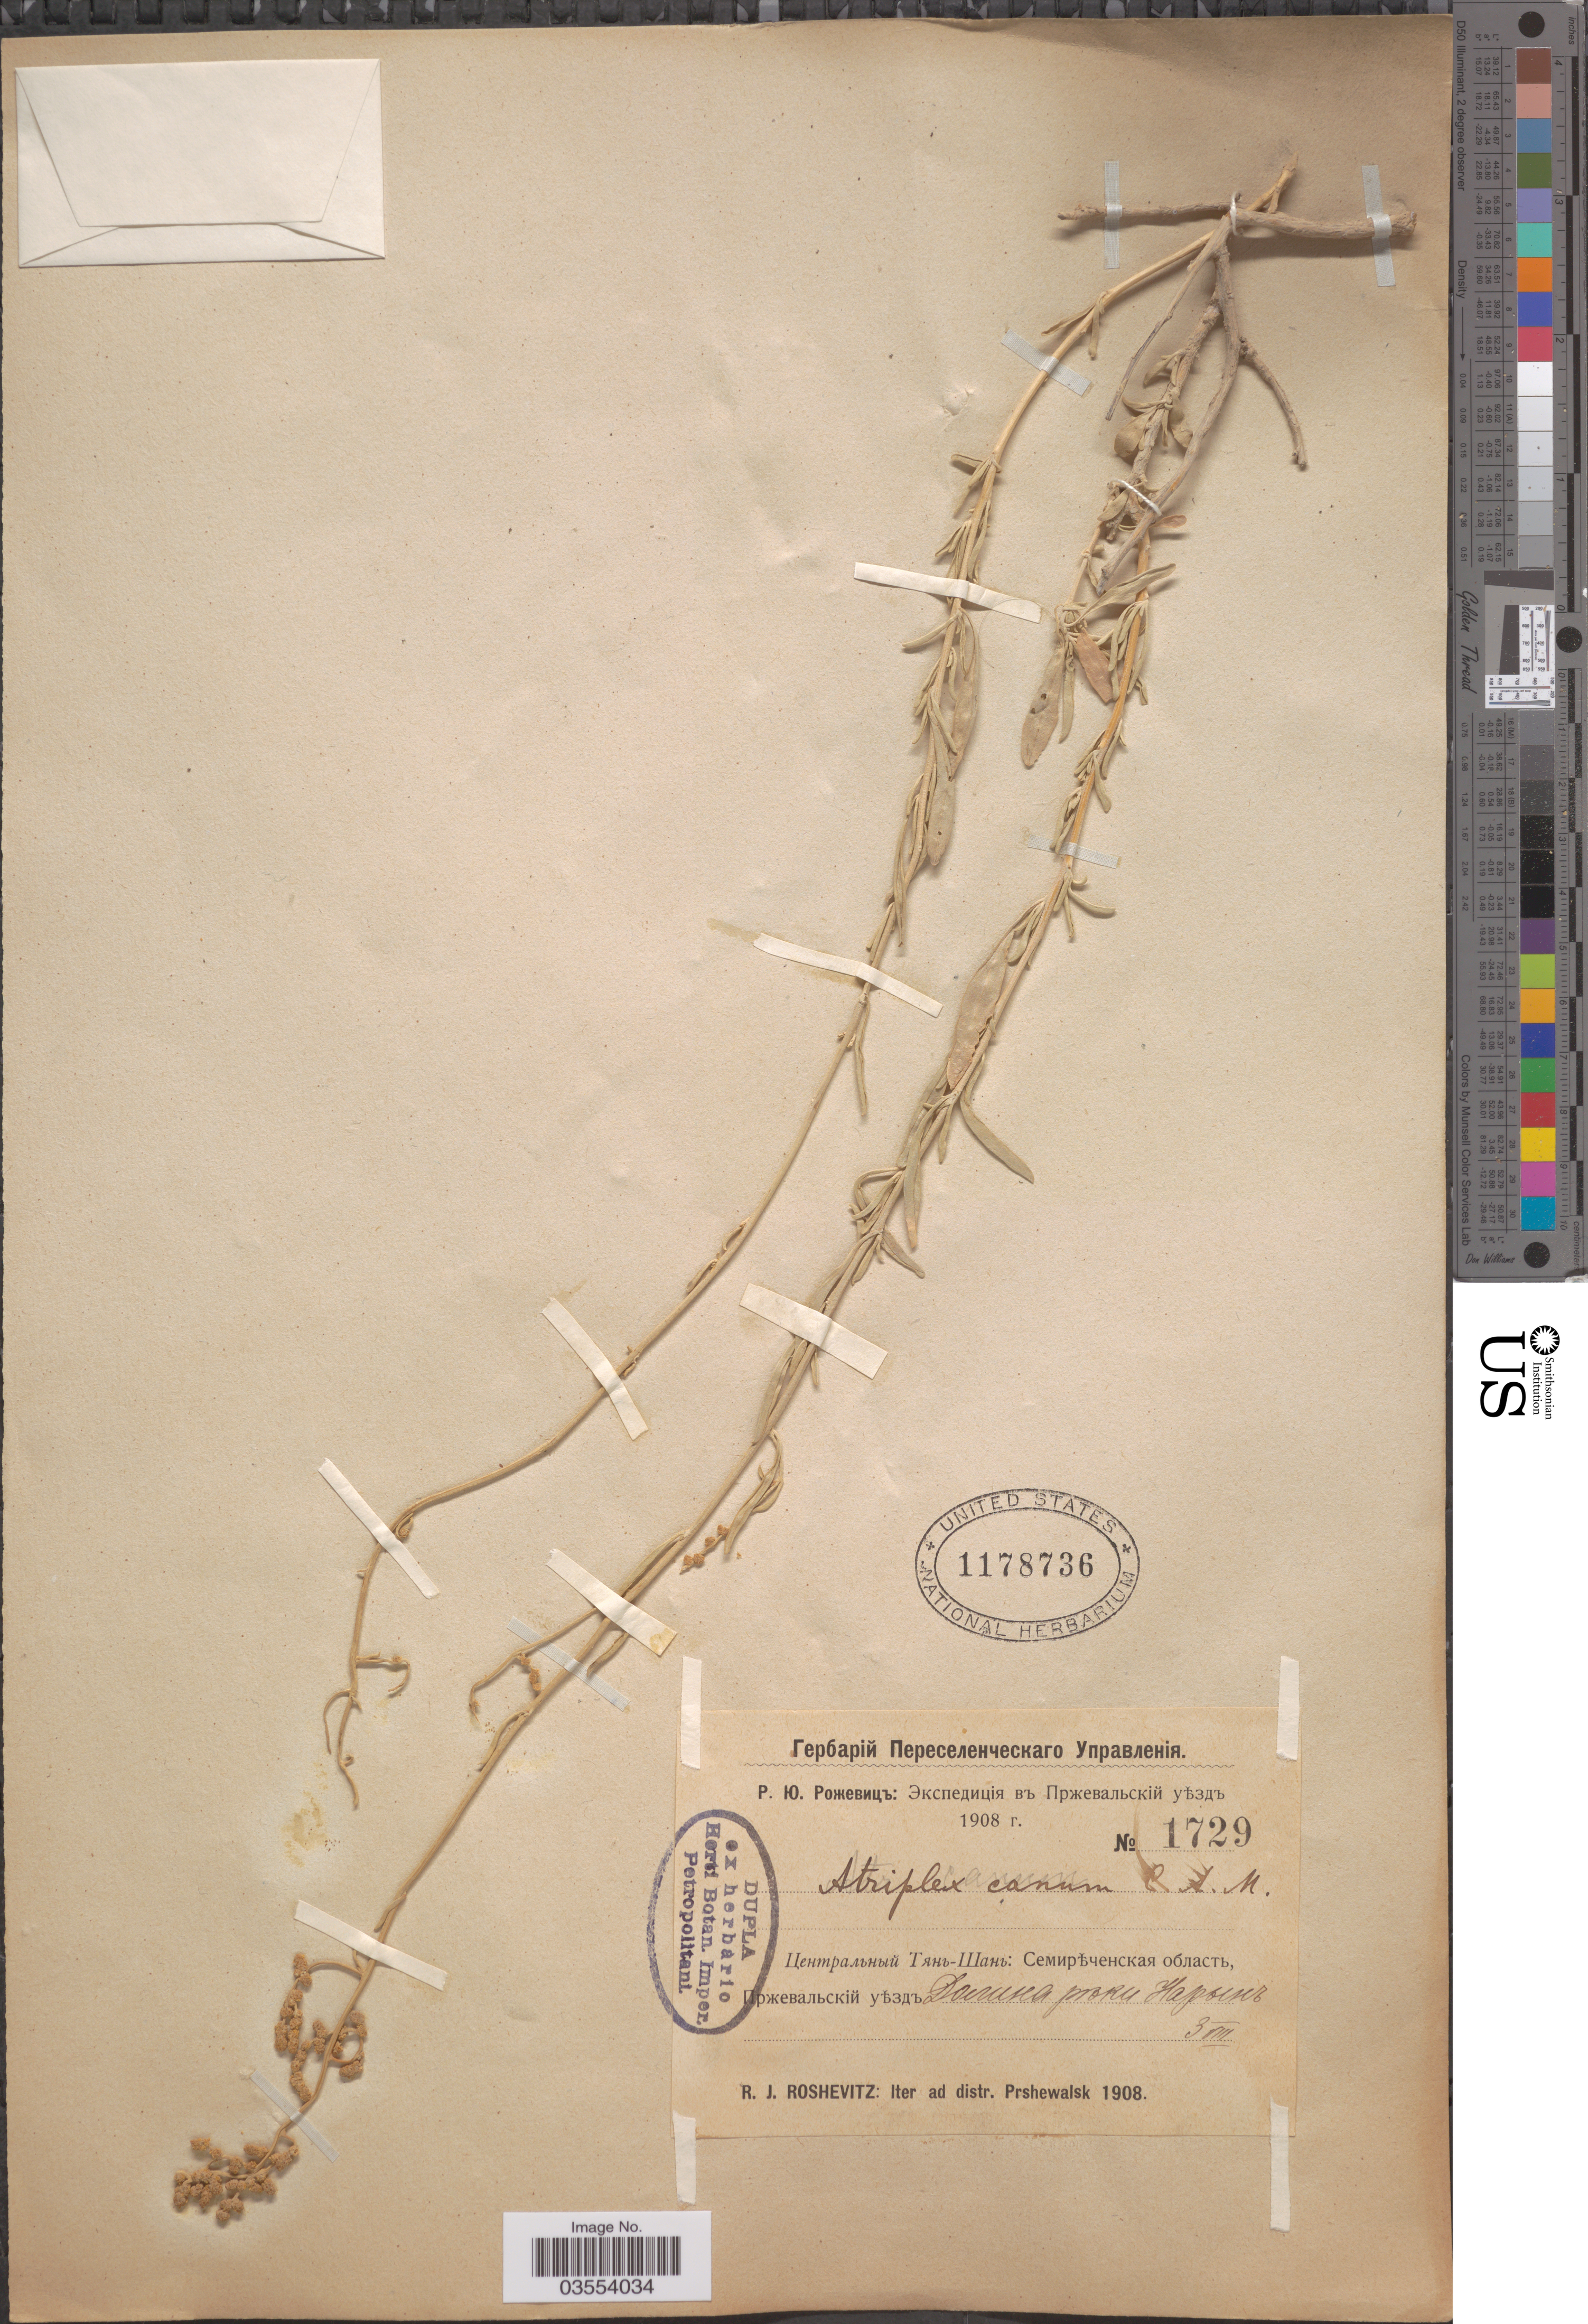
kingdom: Plantae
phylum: Tracheophyta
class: Magnoliopsida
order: Caryophyllales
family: Amaranthaceae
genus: Atriplex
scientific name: Atriplex cana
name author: Ledeb.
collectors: R. J. Roshevitz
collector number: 1729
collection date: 1908-08-03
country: Kyrgyzstan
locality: Central Tyan-Shan, Valley of River Naryn. Iter ad distr. Prshewalsk.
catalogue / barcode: US 1178736